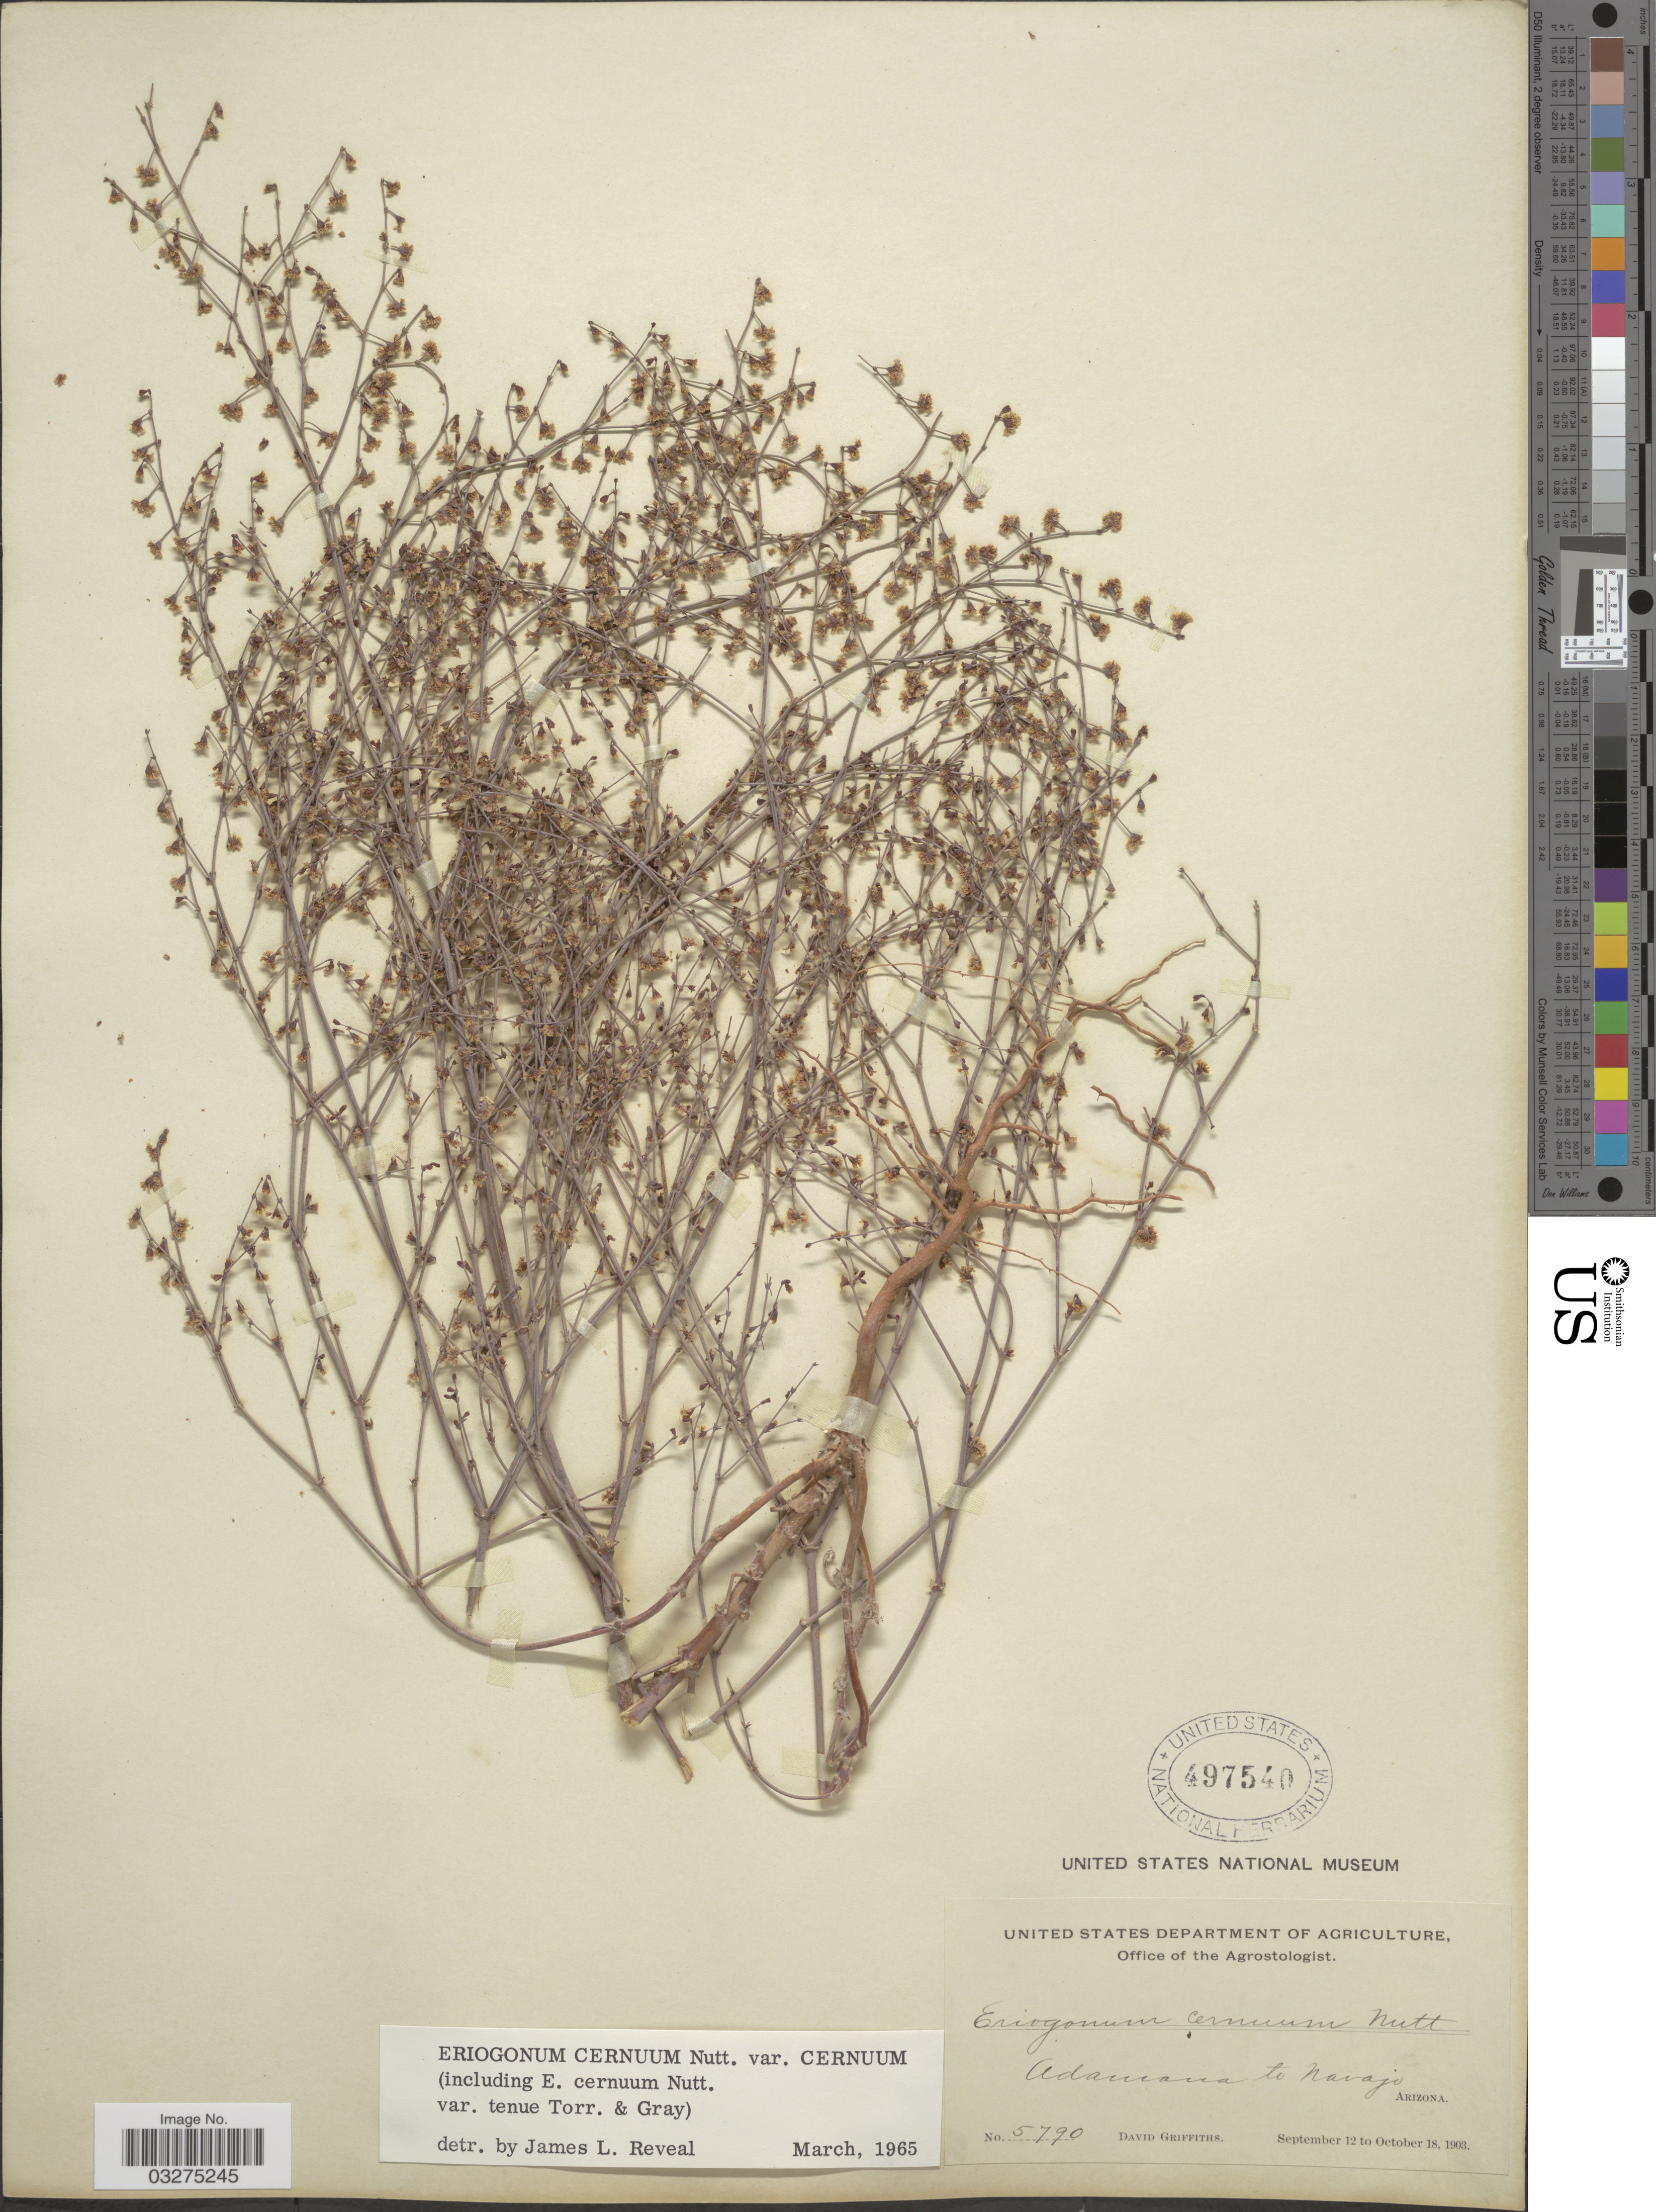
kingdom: Plantae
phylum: Tracheophyta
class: Magnoliopsida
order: Caryophyllales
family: Polygonaceae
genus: Eriogonum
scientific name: Eriogonum cernuum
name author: Nutt.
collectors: D. Griffiths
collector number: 5790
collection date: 1903-09-12/1903-10-18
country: United States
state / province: Arizona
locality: Adamana to Navajo.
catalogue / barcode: US 497540